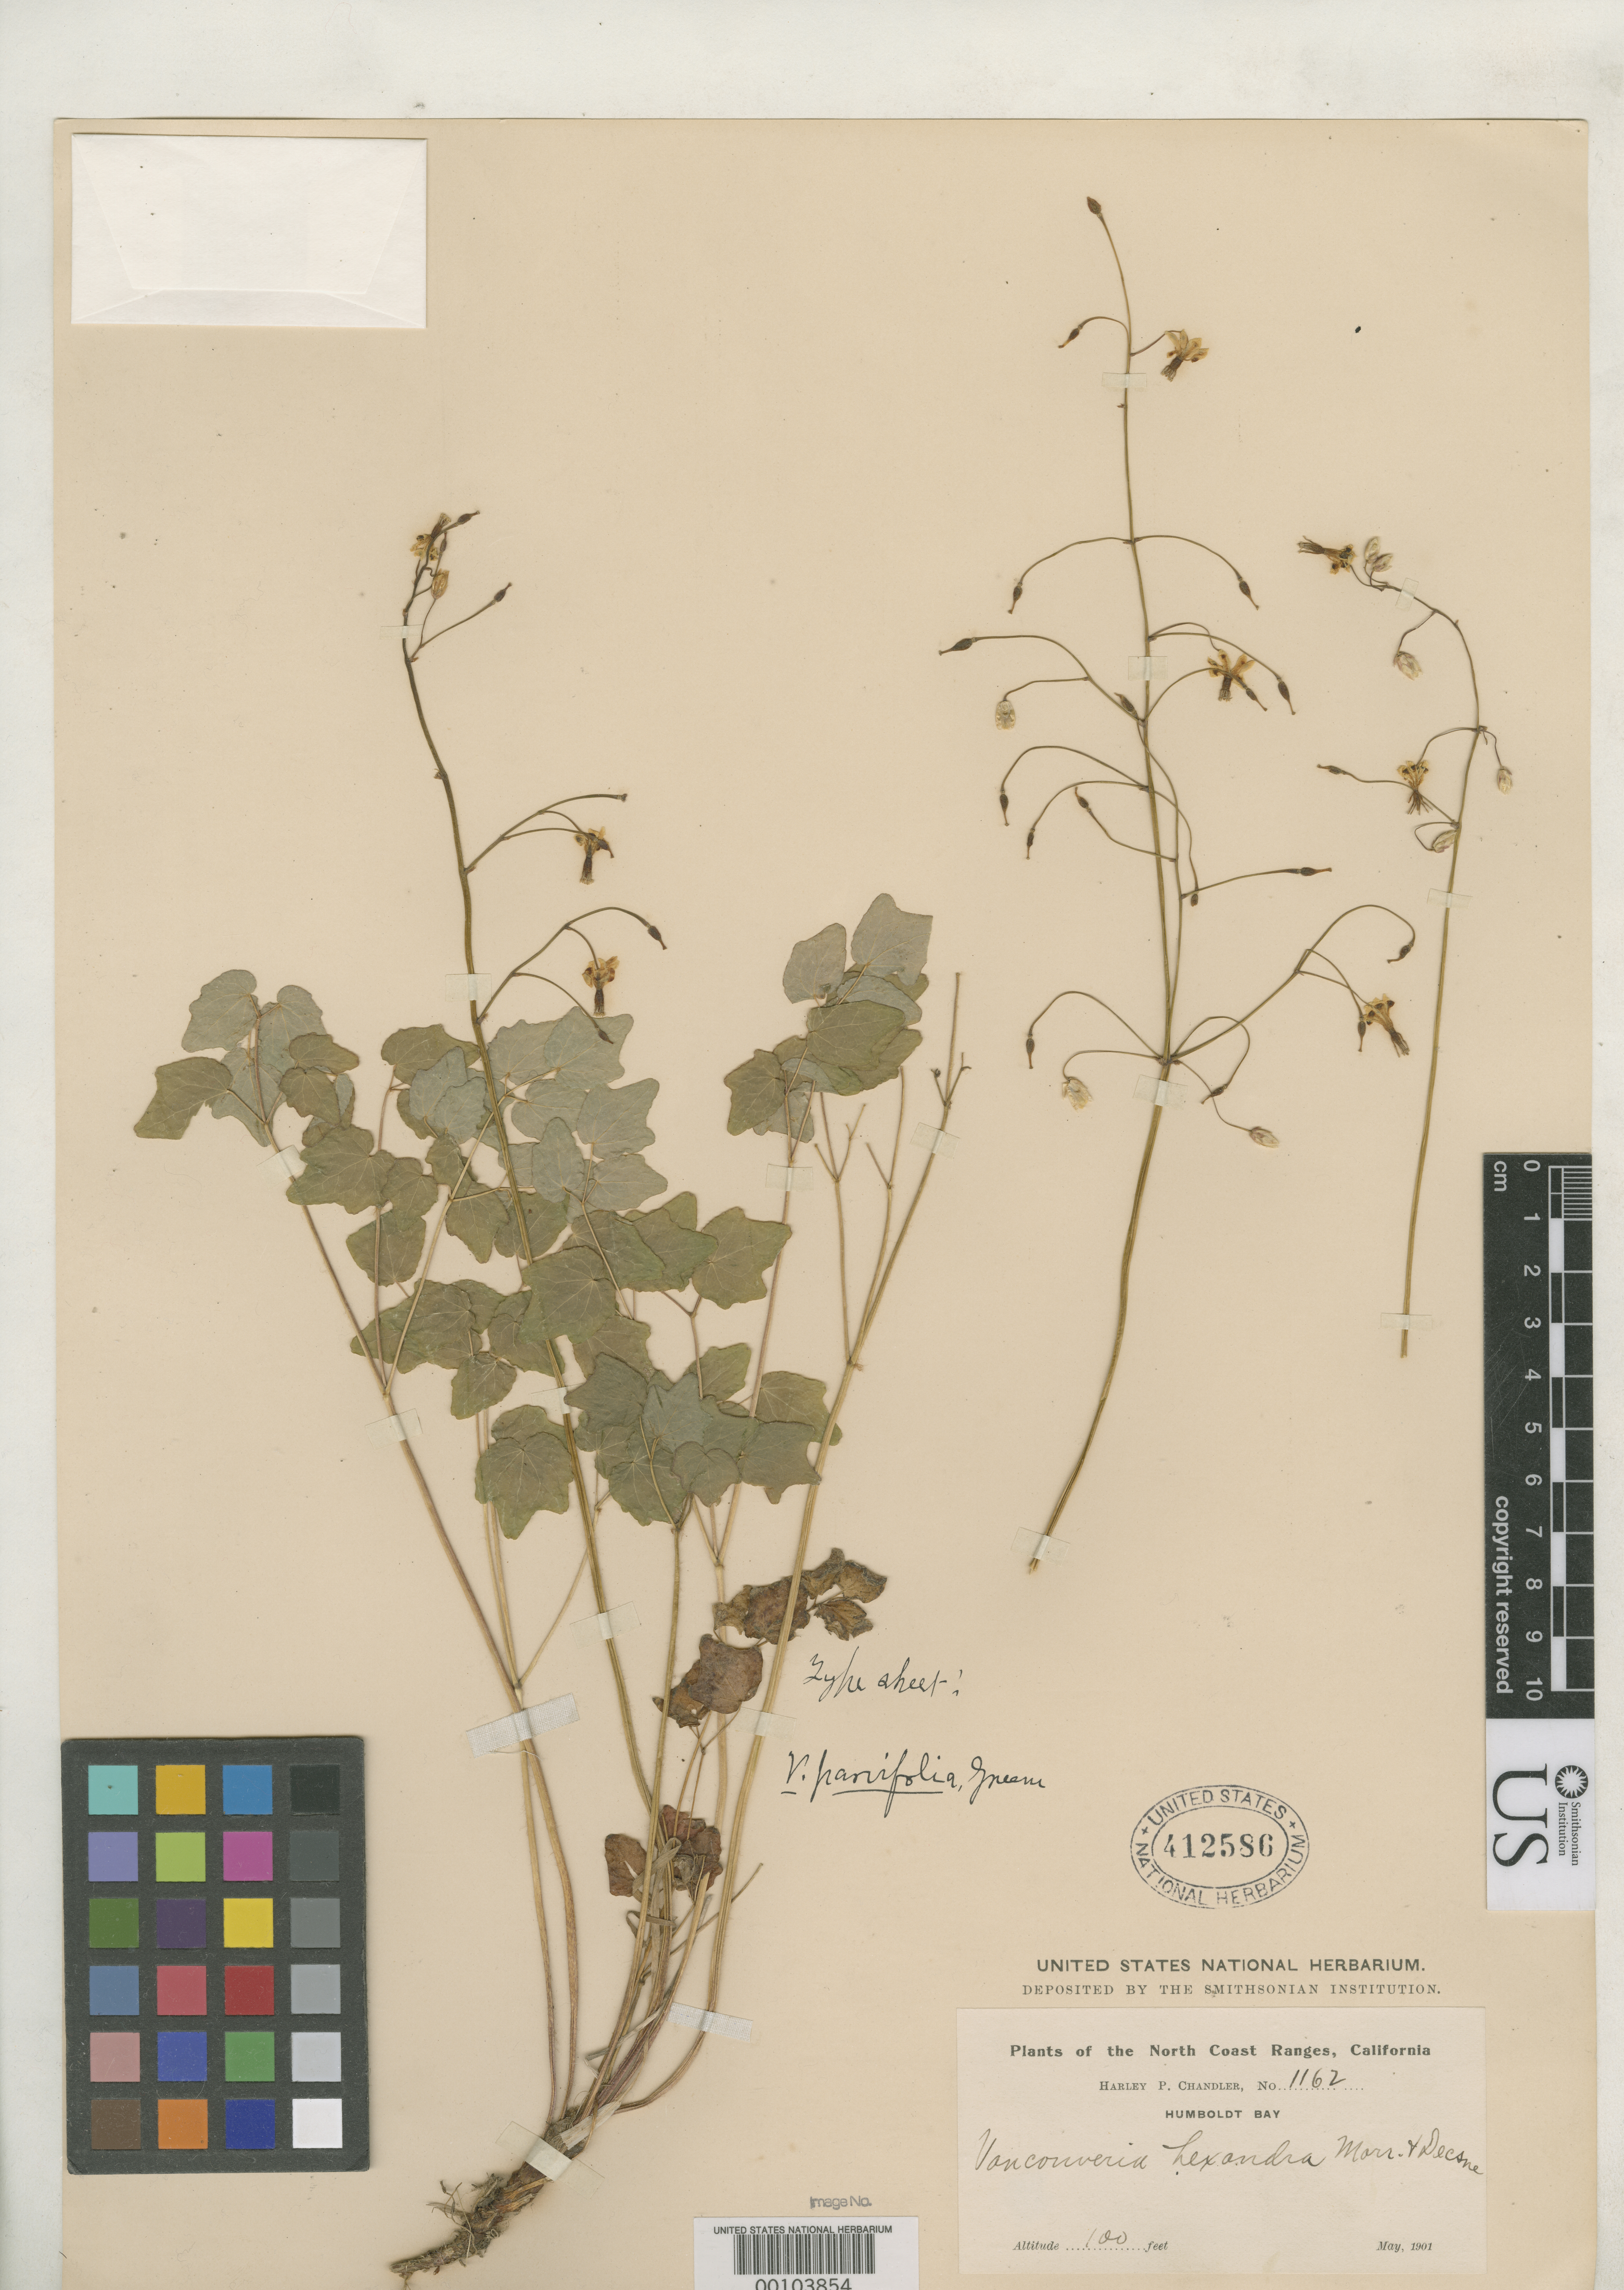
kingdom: Plantae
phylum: Tracheophyta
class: Magnoliopsida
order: Ranunculales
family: Berberidaceae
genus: Vancouveria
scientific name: Vancouveria parvifolia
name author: Greene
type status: Holotype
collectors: H. Chandler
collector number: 1162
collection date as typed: May 1901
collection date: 1901-05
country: United States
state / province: California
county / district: Humboldt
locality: Near Humboldt Bay.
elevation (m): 30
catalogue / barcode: US 412586